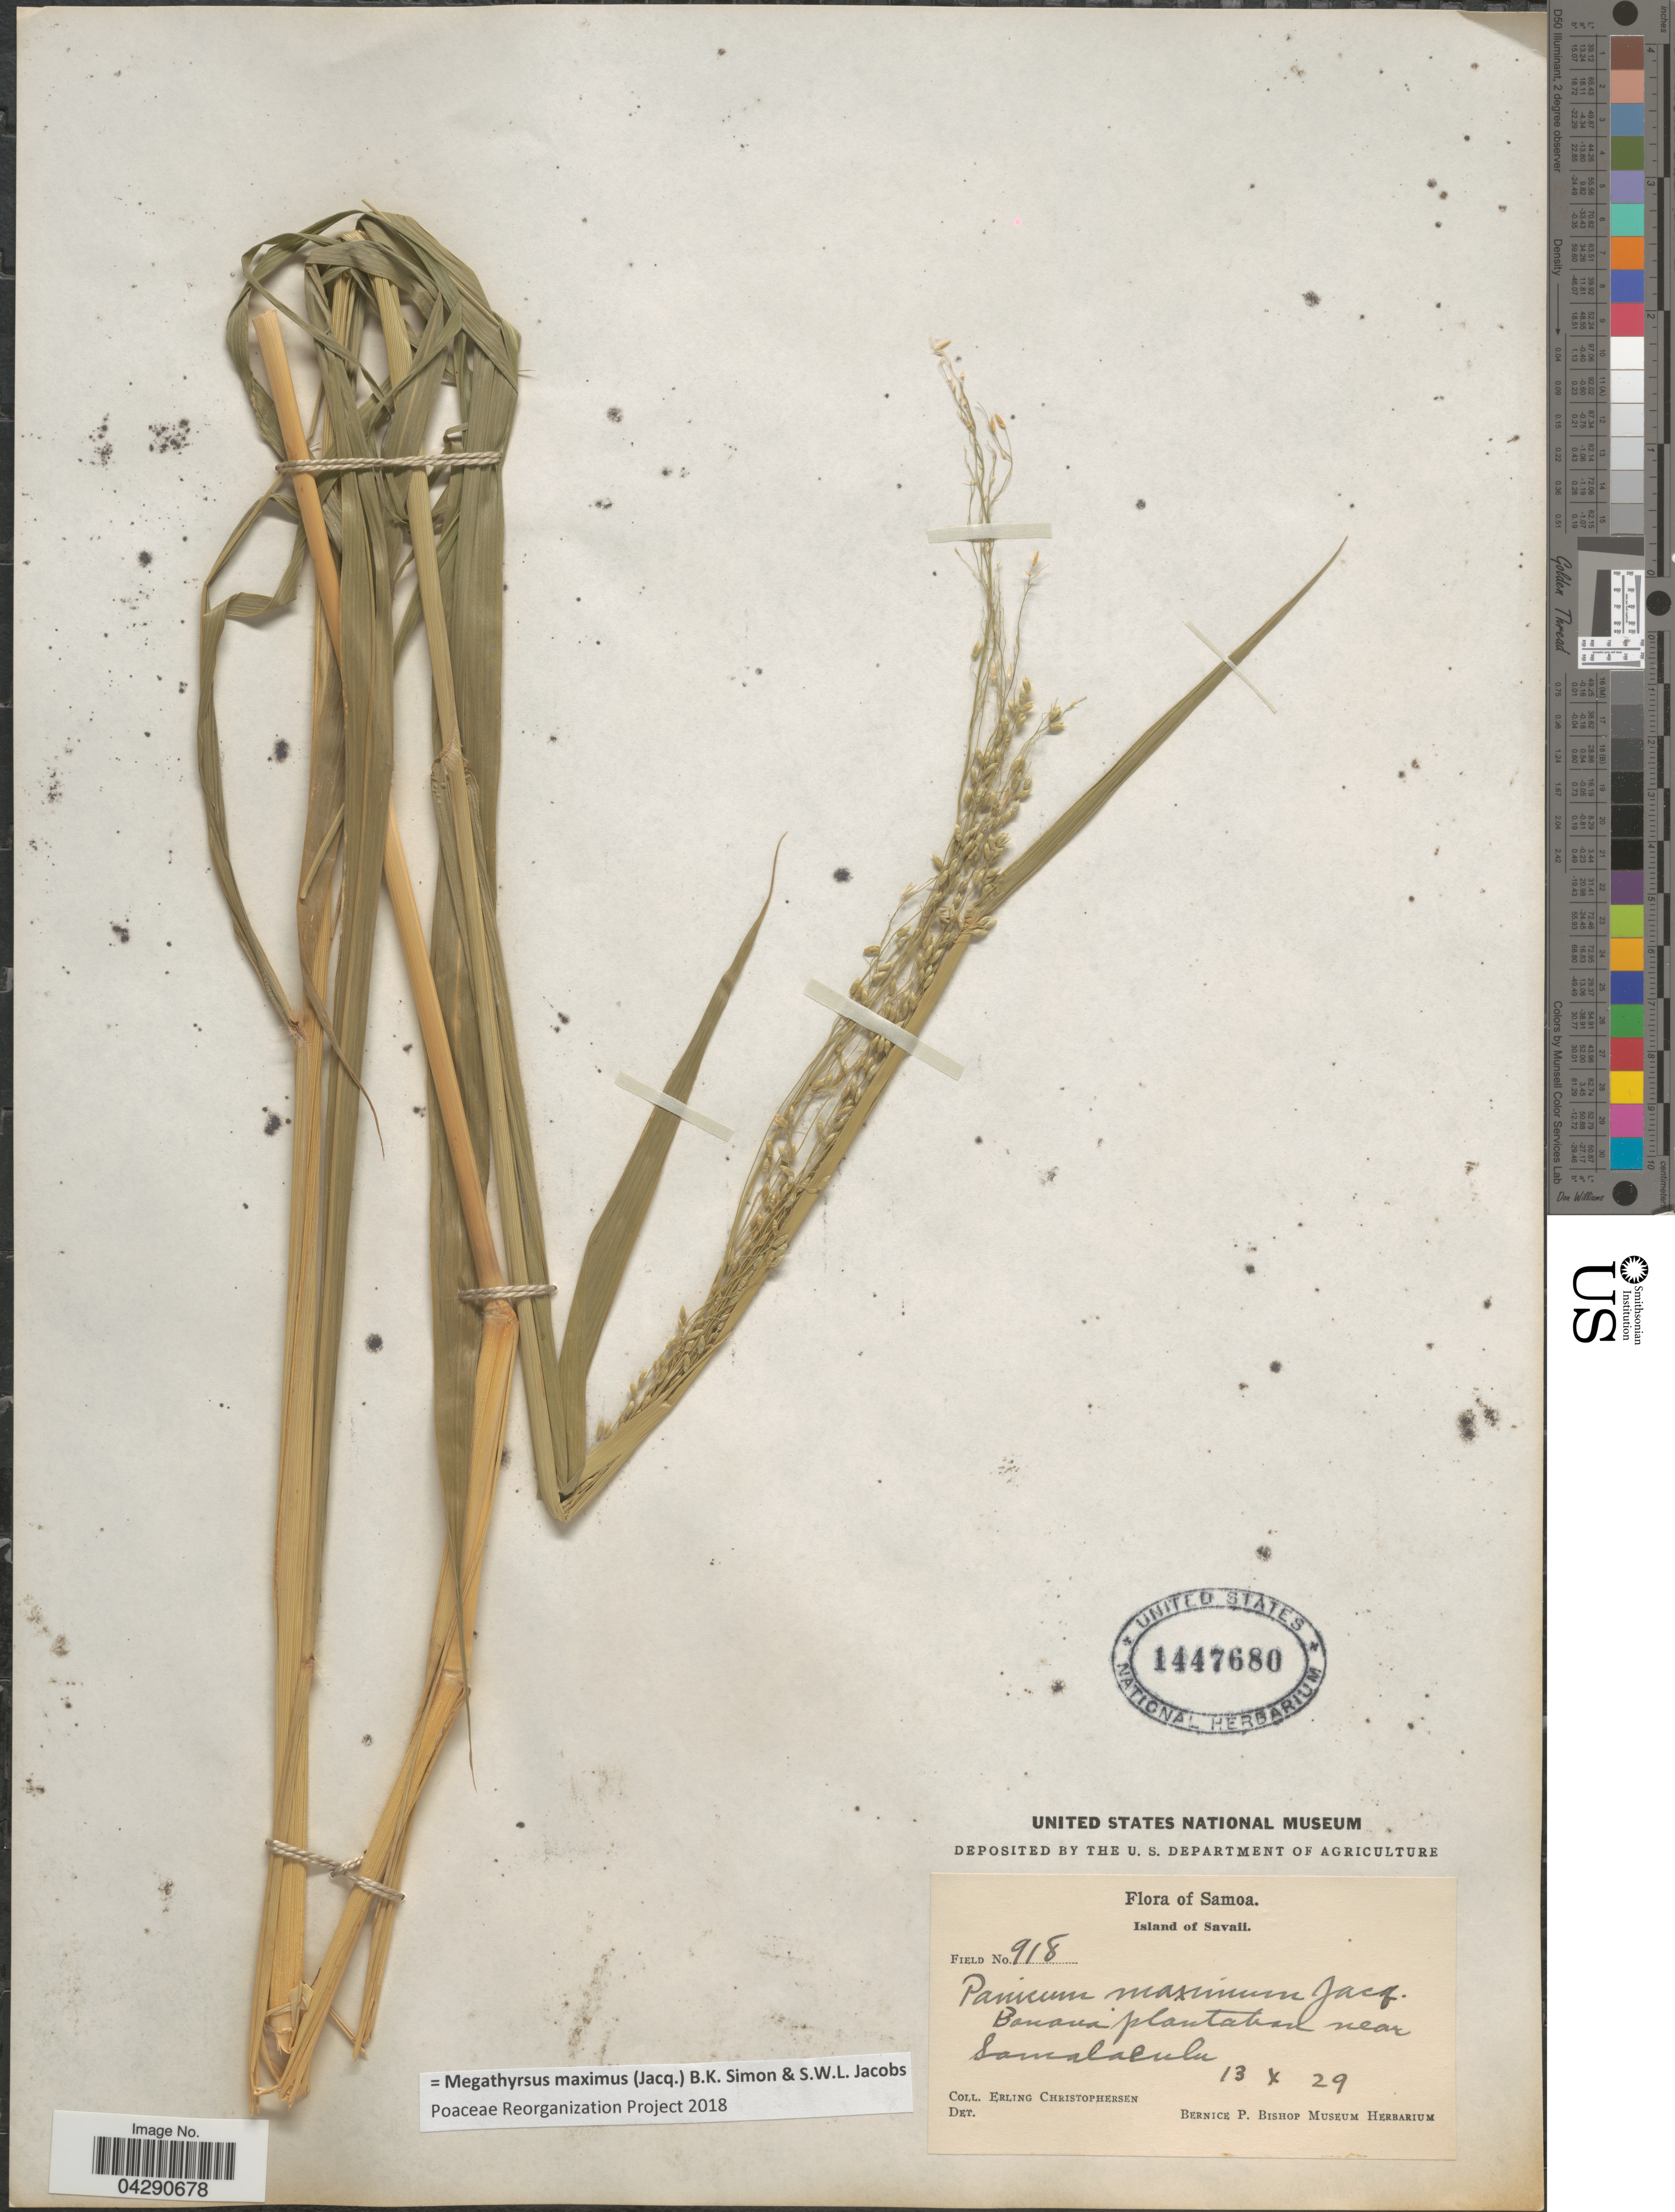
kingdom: Plantae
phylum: Tracheophyta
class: Liliopsida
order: Poales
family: Poaceae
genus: Megathyrsus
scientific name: Megathyrsus maximus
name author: (Jacq.) B.K. Simon & S.W.L. Jacobs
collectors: E. Christophersen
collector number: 918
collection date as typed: Transcribed d/m/y: 13/10/29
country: Samoa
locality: Samoa. Island of Savaii. Banana plantation near Samalalula.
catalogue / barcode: US 1447680